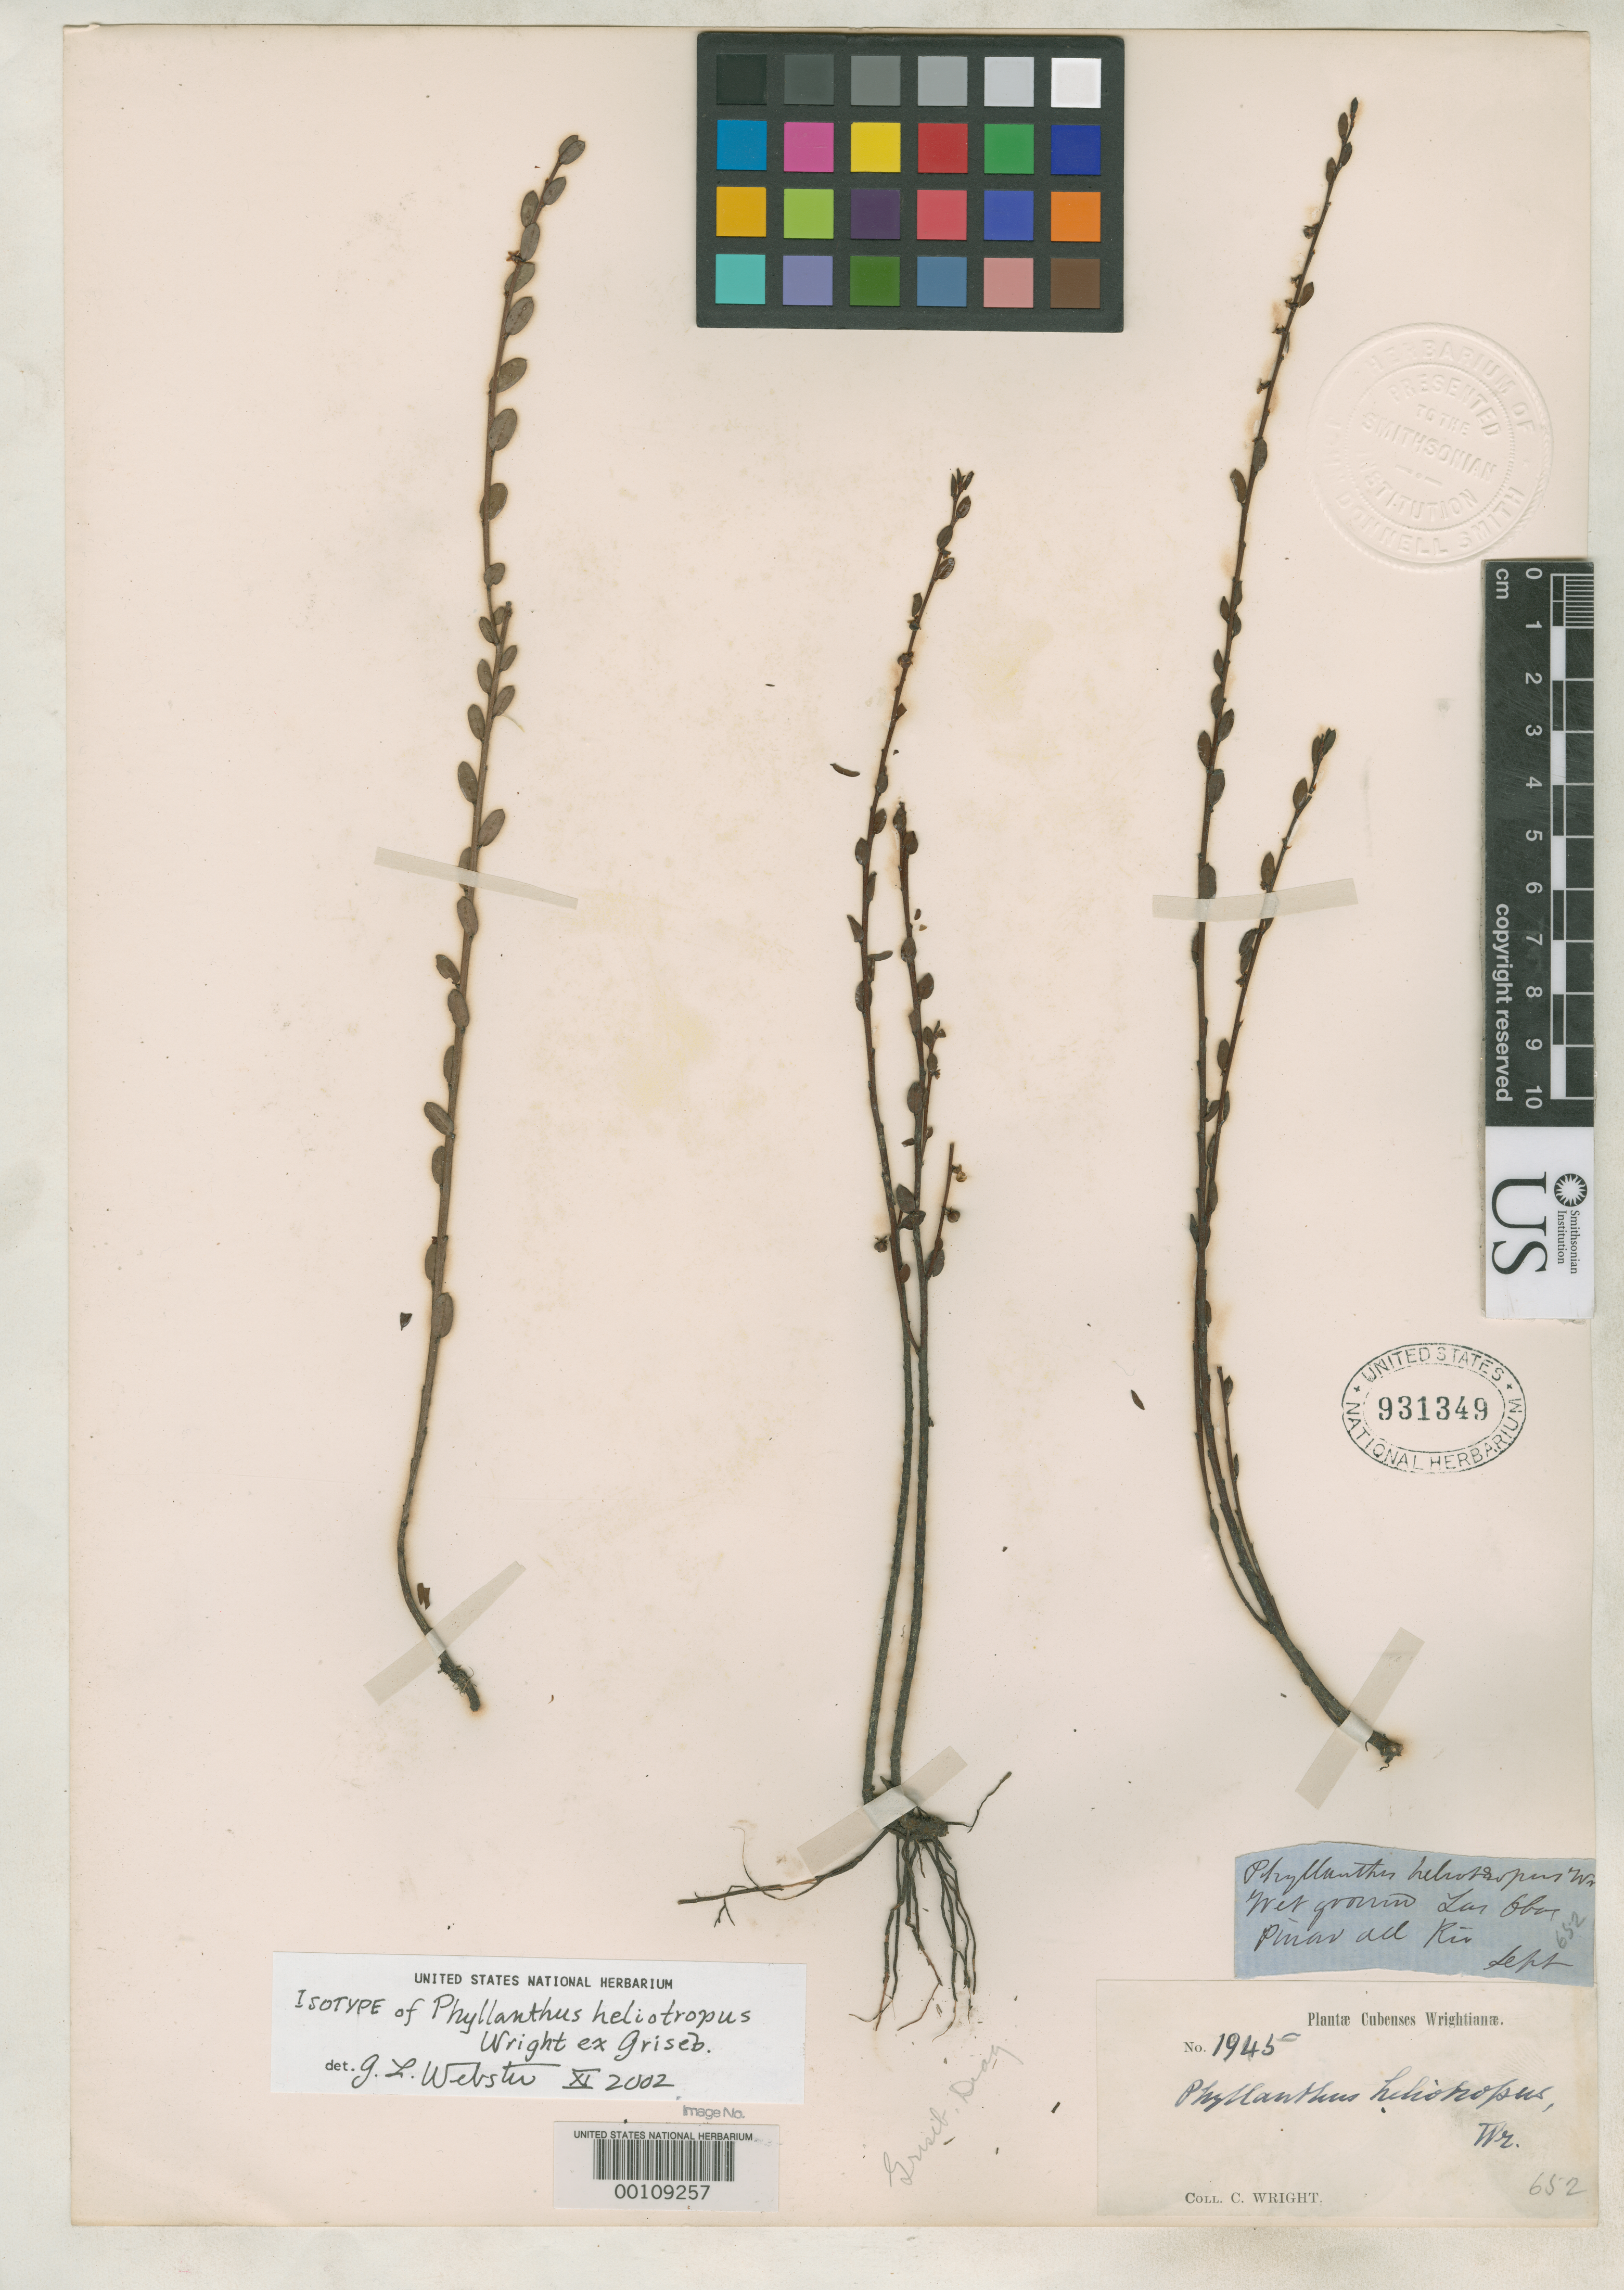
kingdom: Plantae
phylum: Tracheophyta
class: Magnoliopsida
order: Malpighiales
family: Phyllanthaceae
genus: Phyllanthus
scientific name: Phyllanthus heliotropus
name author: C. Wright ex Griseb.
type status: Type Collection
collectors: C. Wright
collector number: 1945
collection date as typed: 1860 to -- --- 1864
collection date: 1860/1864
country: Cuba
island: Greater Antilles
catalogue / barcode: US 931349